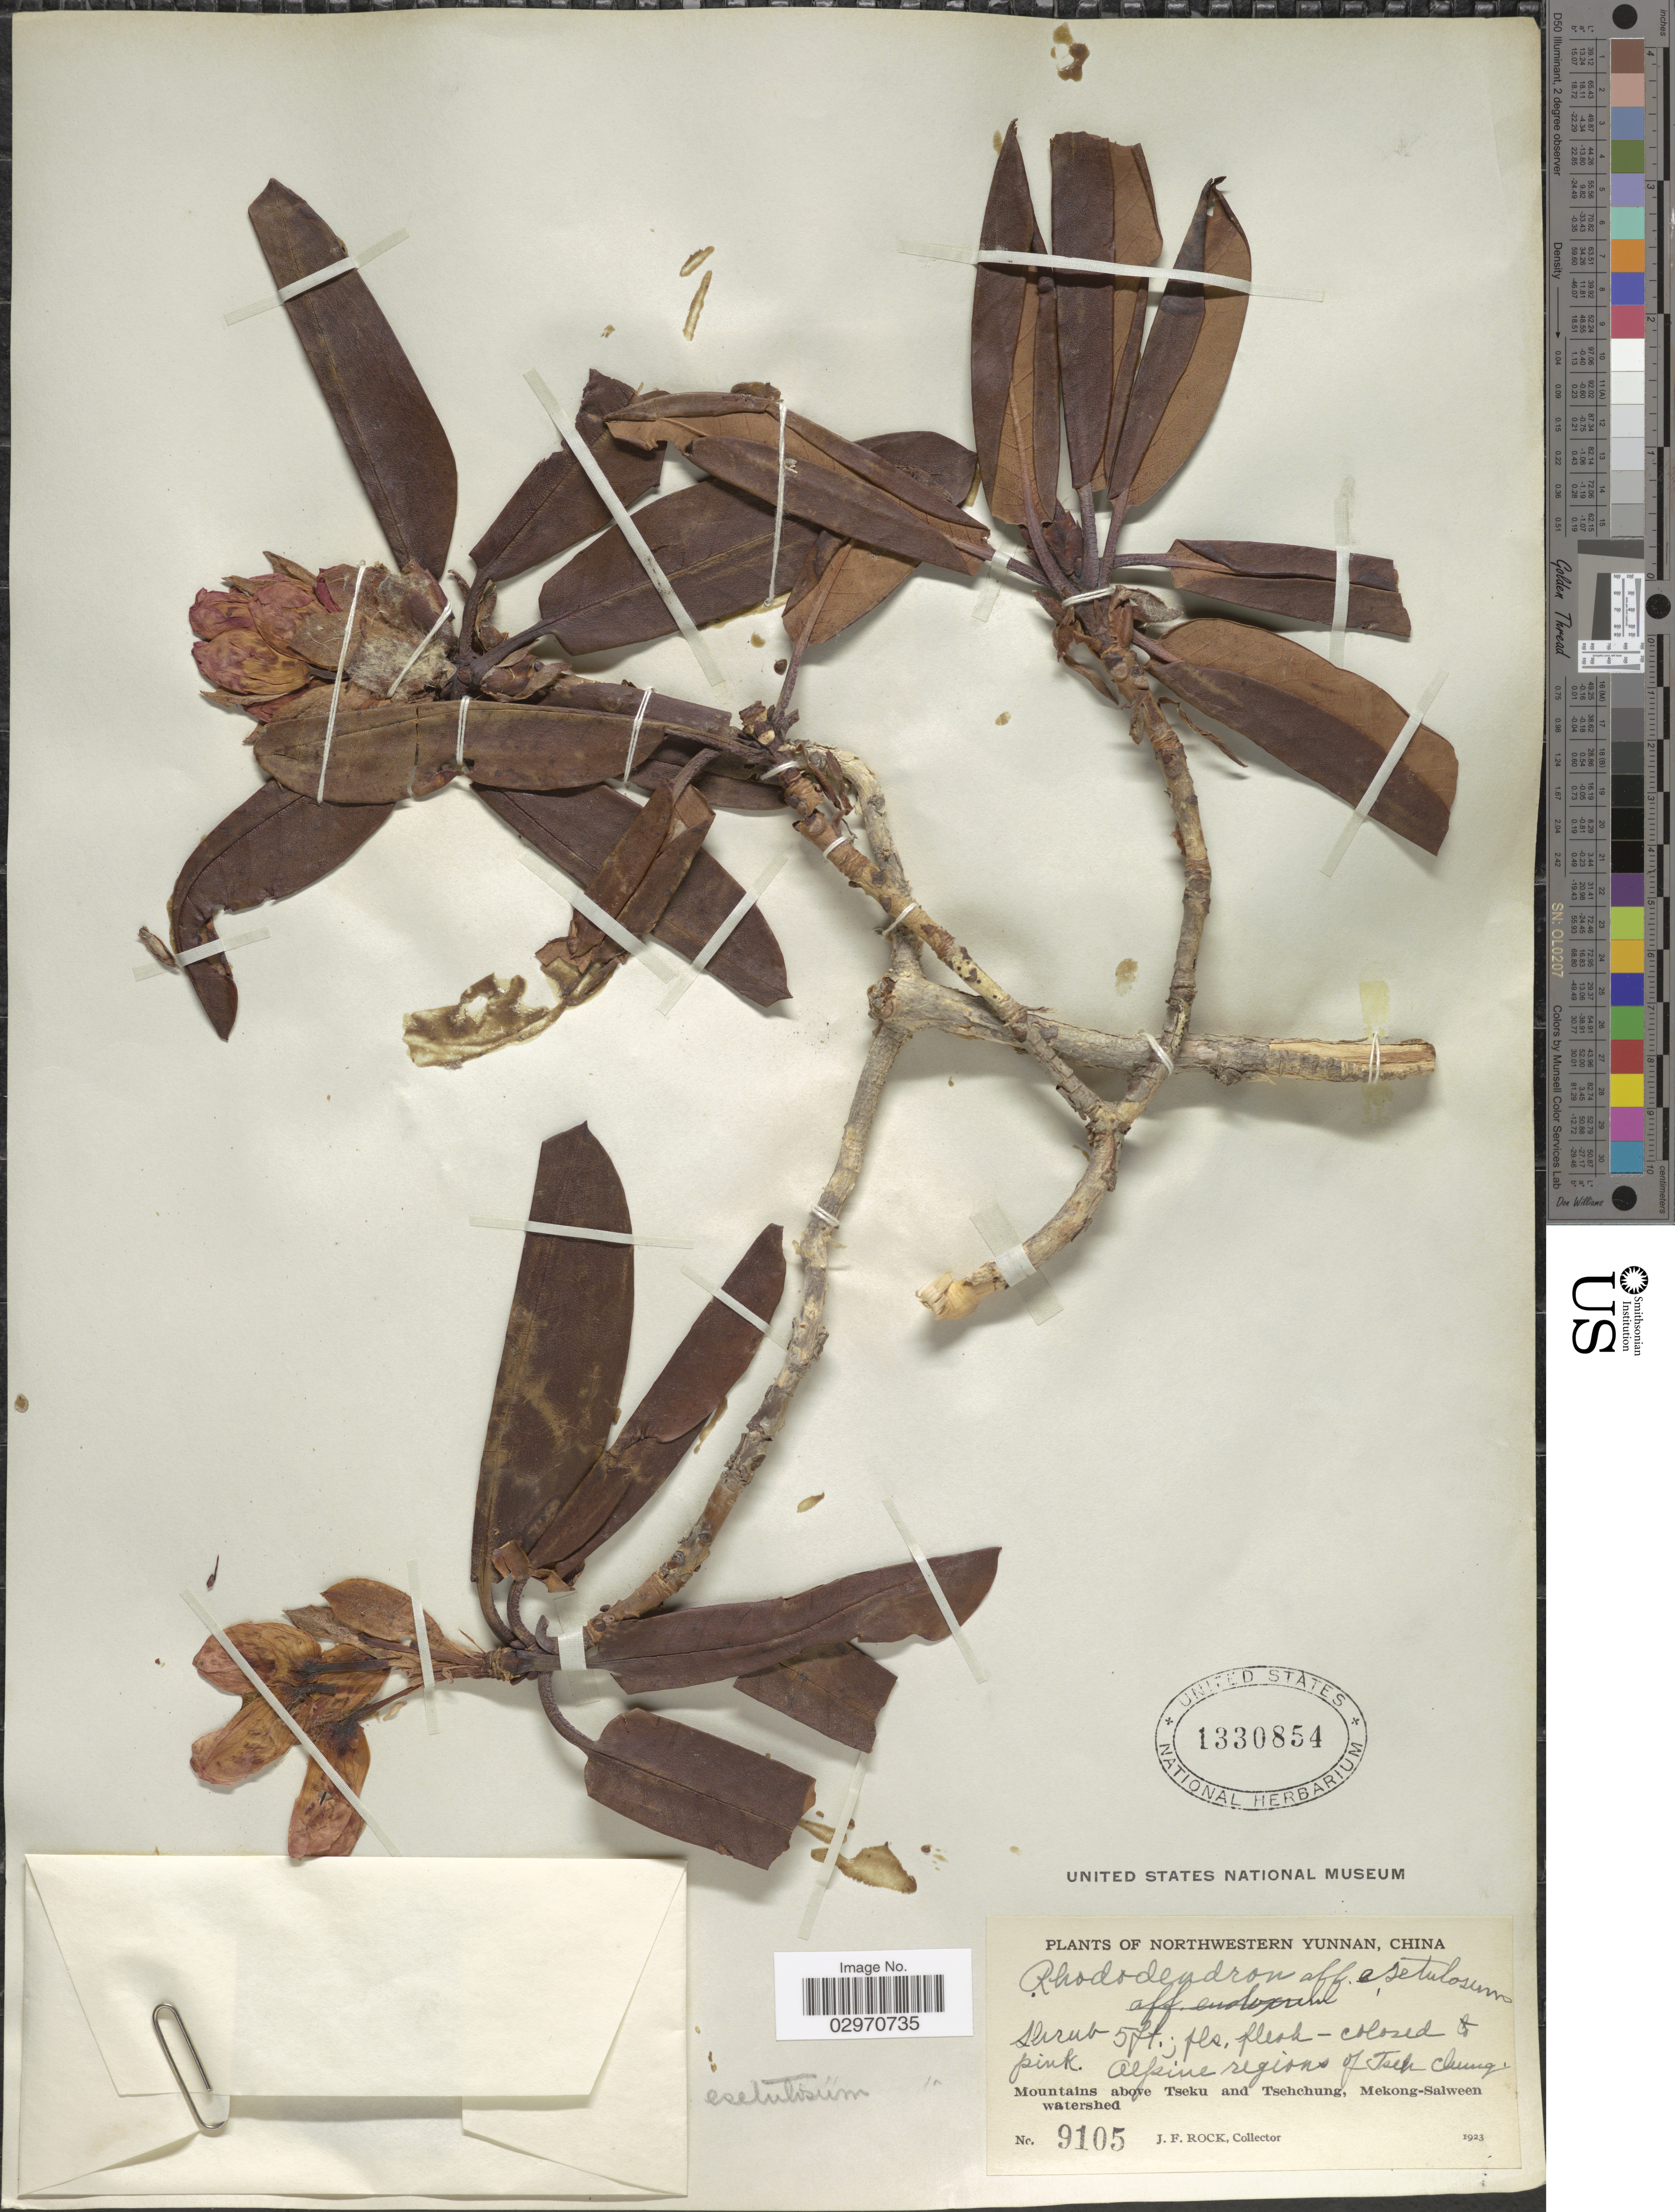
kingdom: Plantae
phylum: Tracheophyta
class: Magnoliopsida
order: Ericales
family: Ericaceae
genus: Rhododendron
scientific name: Rhododendron esetulosum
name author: Balf. f. & Forrest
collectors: J. Rock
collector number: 9105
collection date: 1923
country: China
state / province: Yunnan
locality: Northwestern Yunnan, Alpine regions of Tseh Chung, Mountains above Tseku and Tsehchung, Mekong-Salween watershed.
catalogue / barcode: US 1330854